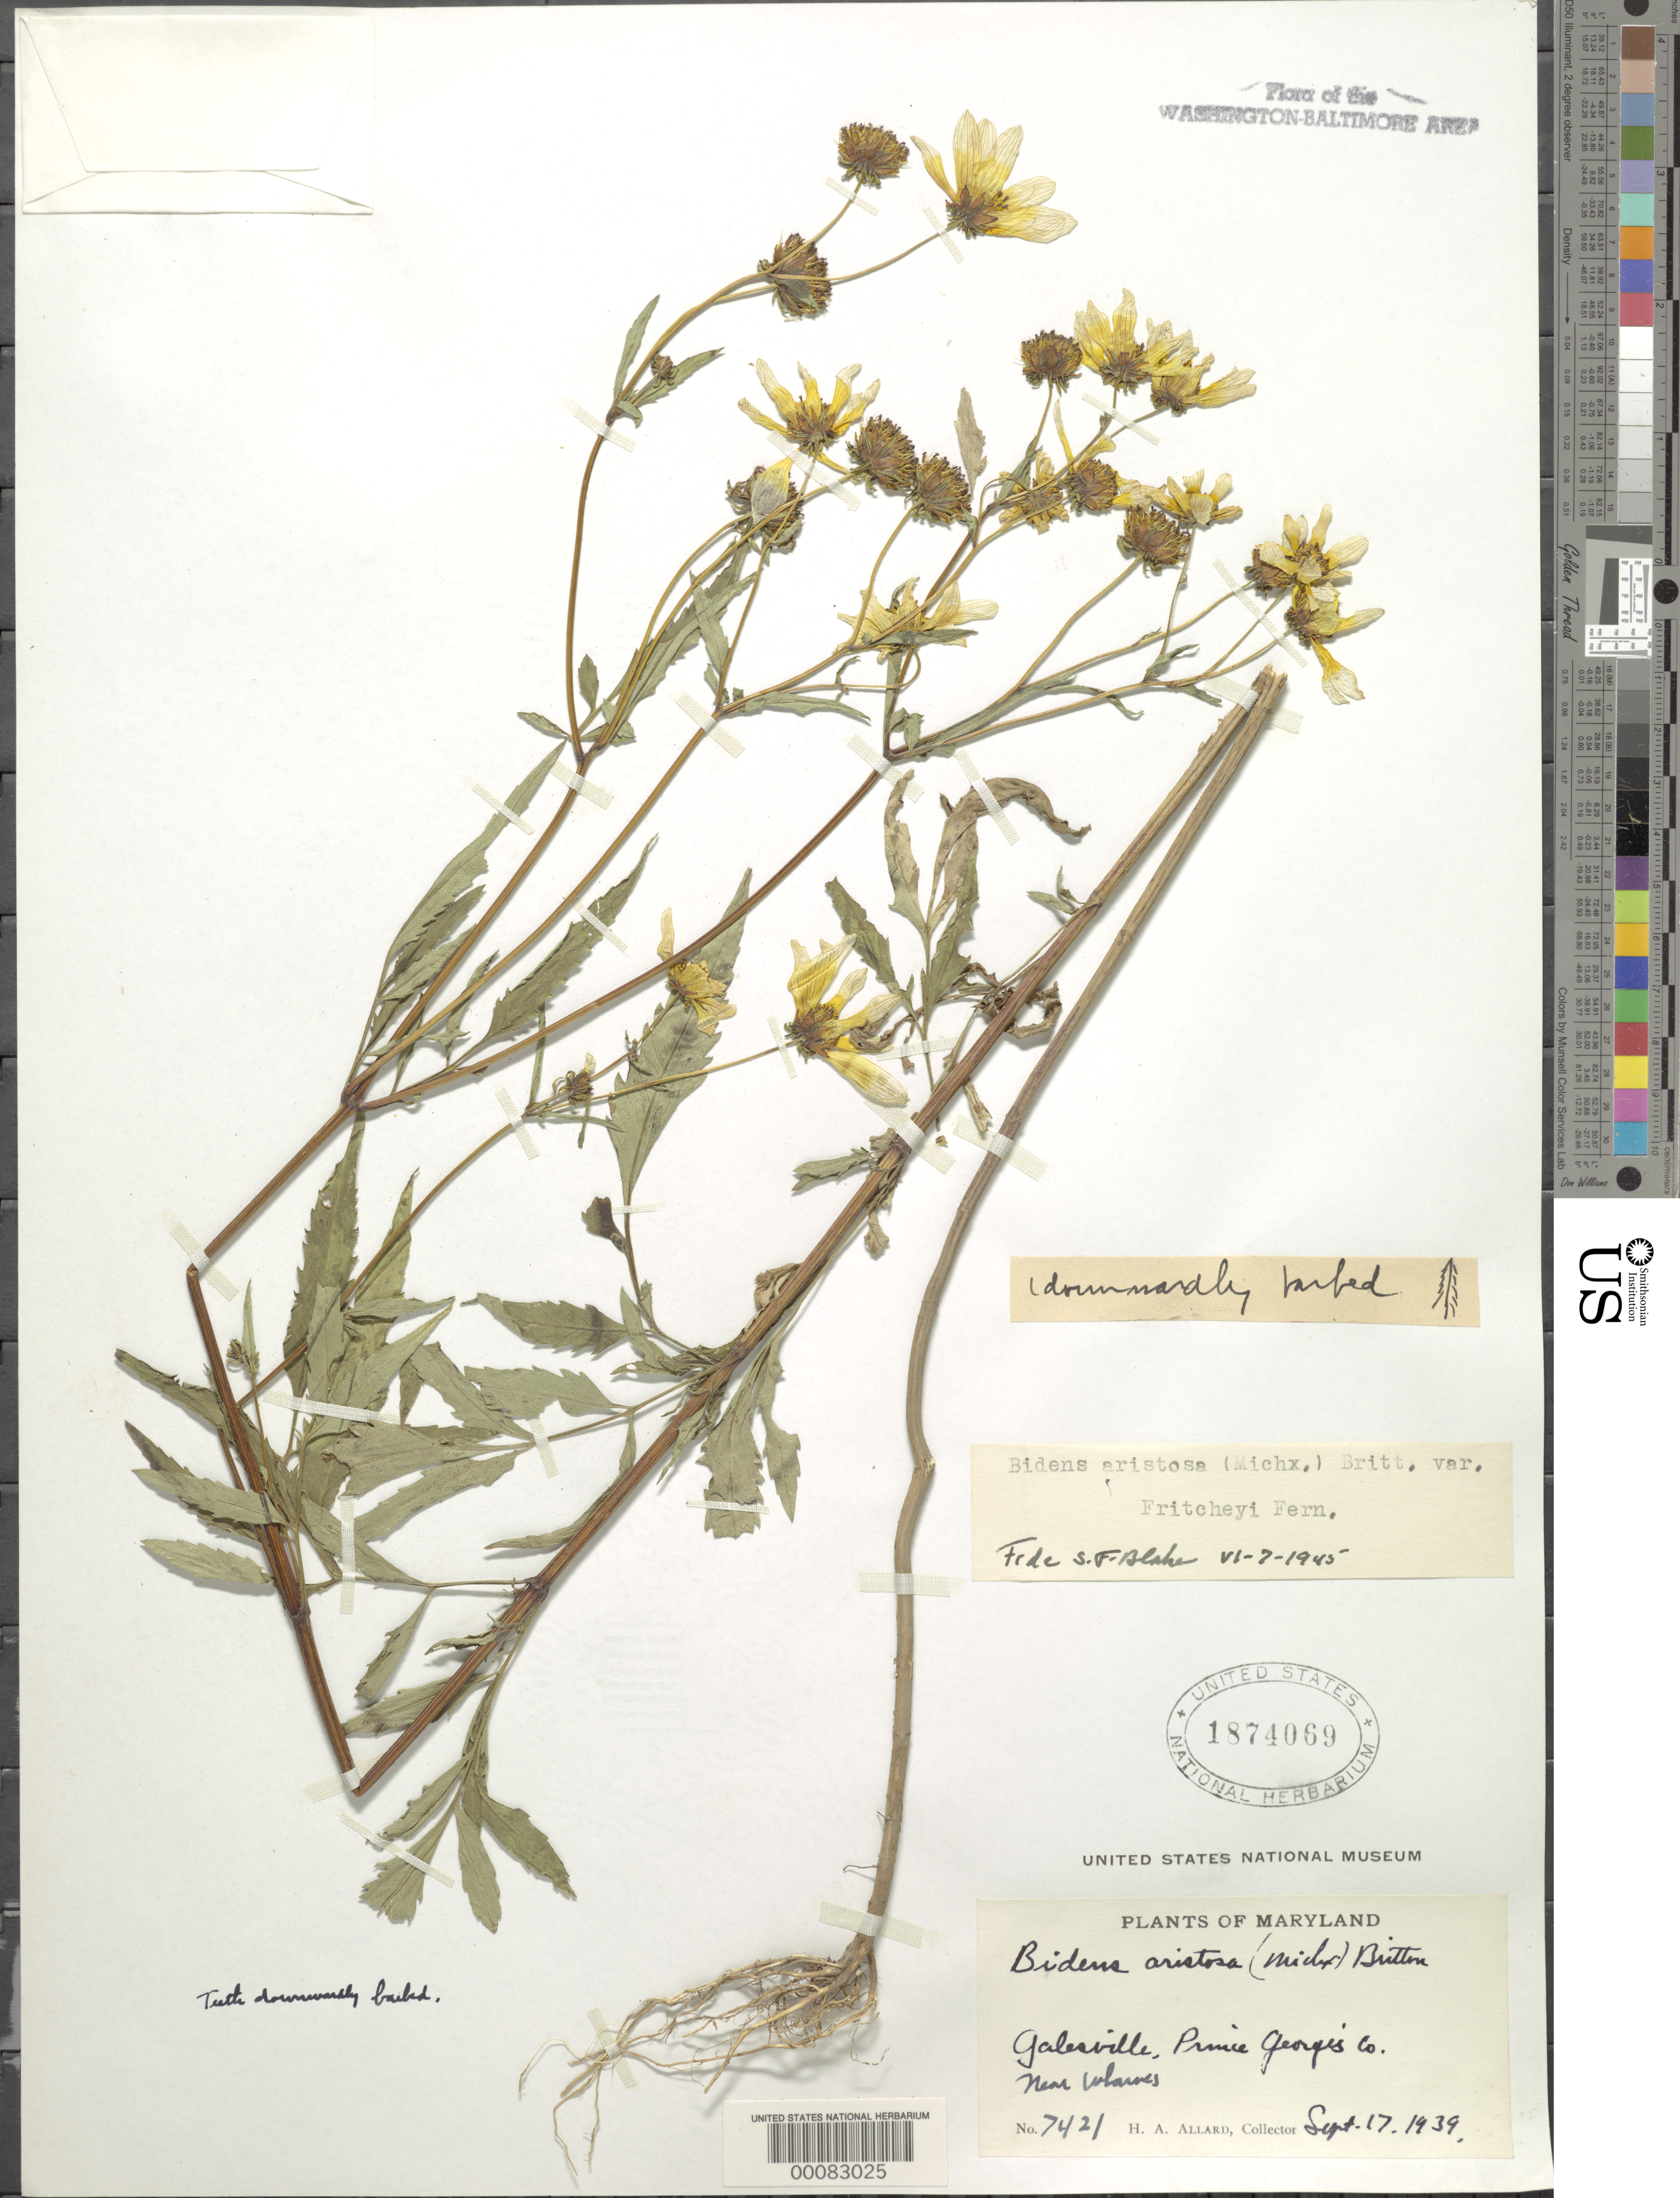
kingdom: Plantae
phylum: Tracheophyta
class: Magnoliopsida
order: Asterales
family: Asteraceae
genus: Bidens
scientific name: Bidens aristosa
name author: (Michx.) Britton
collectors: H. A. Allard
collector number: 7421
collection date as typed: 17 Sep 1939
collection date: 1939-09-17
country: United States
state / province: Maryland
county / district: Prince George's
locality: Galseville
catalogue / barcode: US 1874069